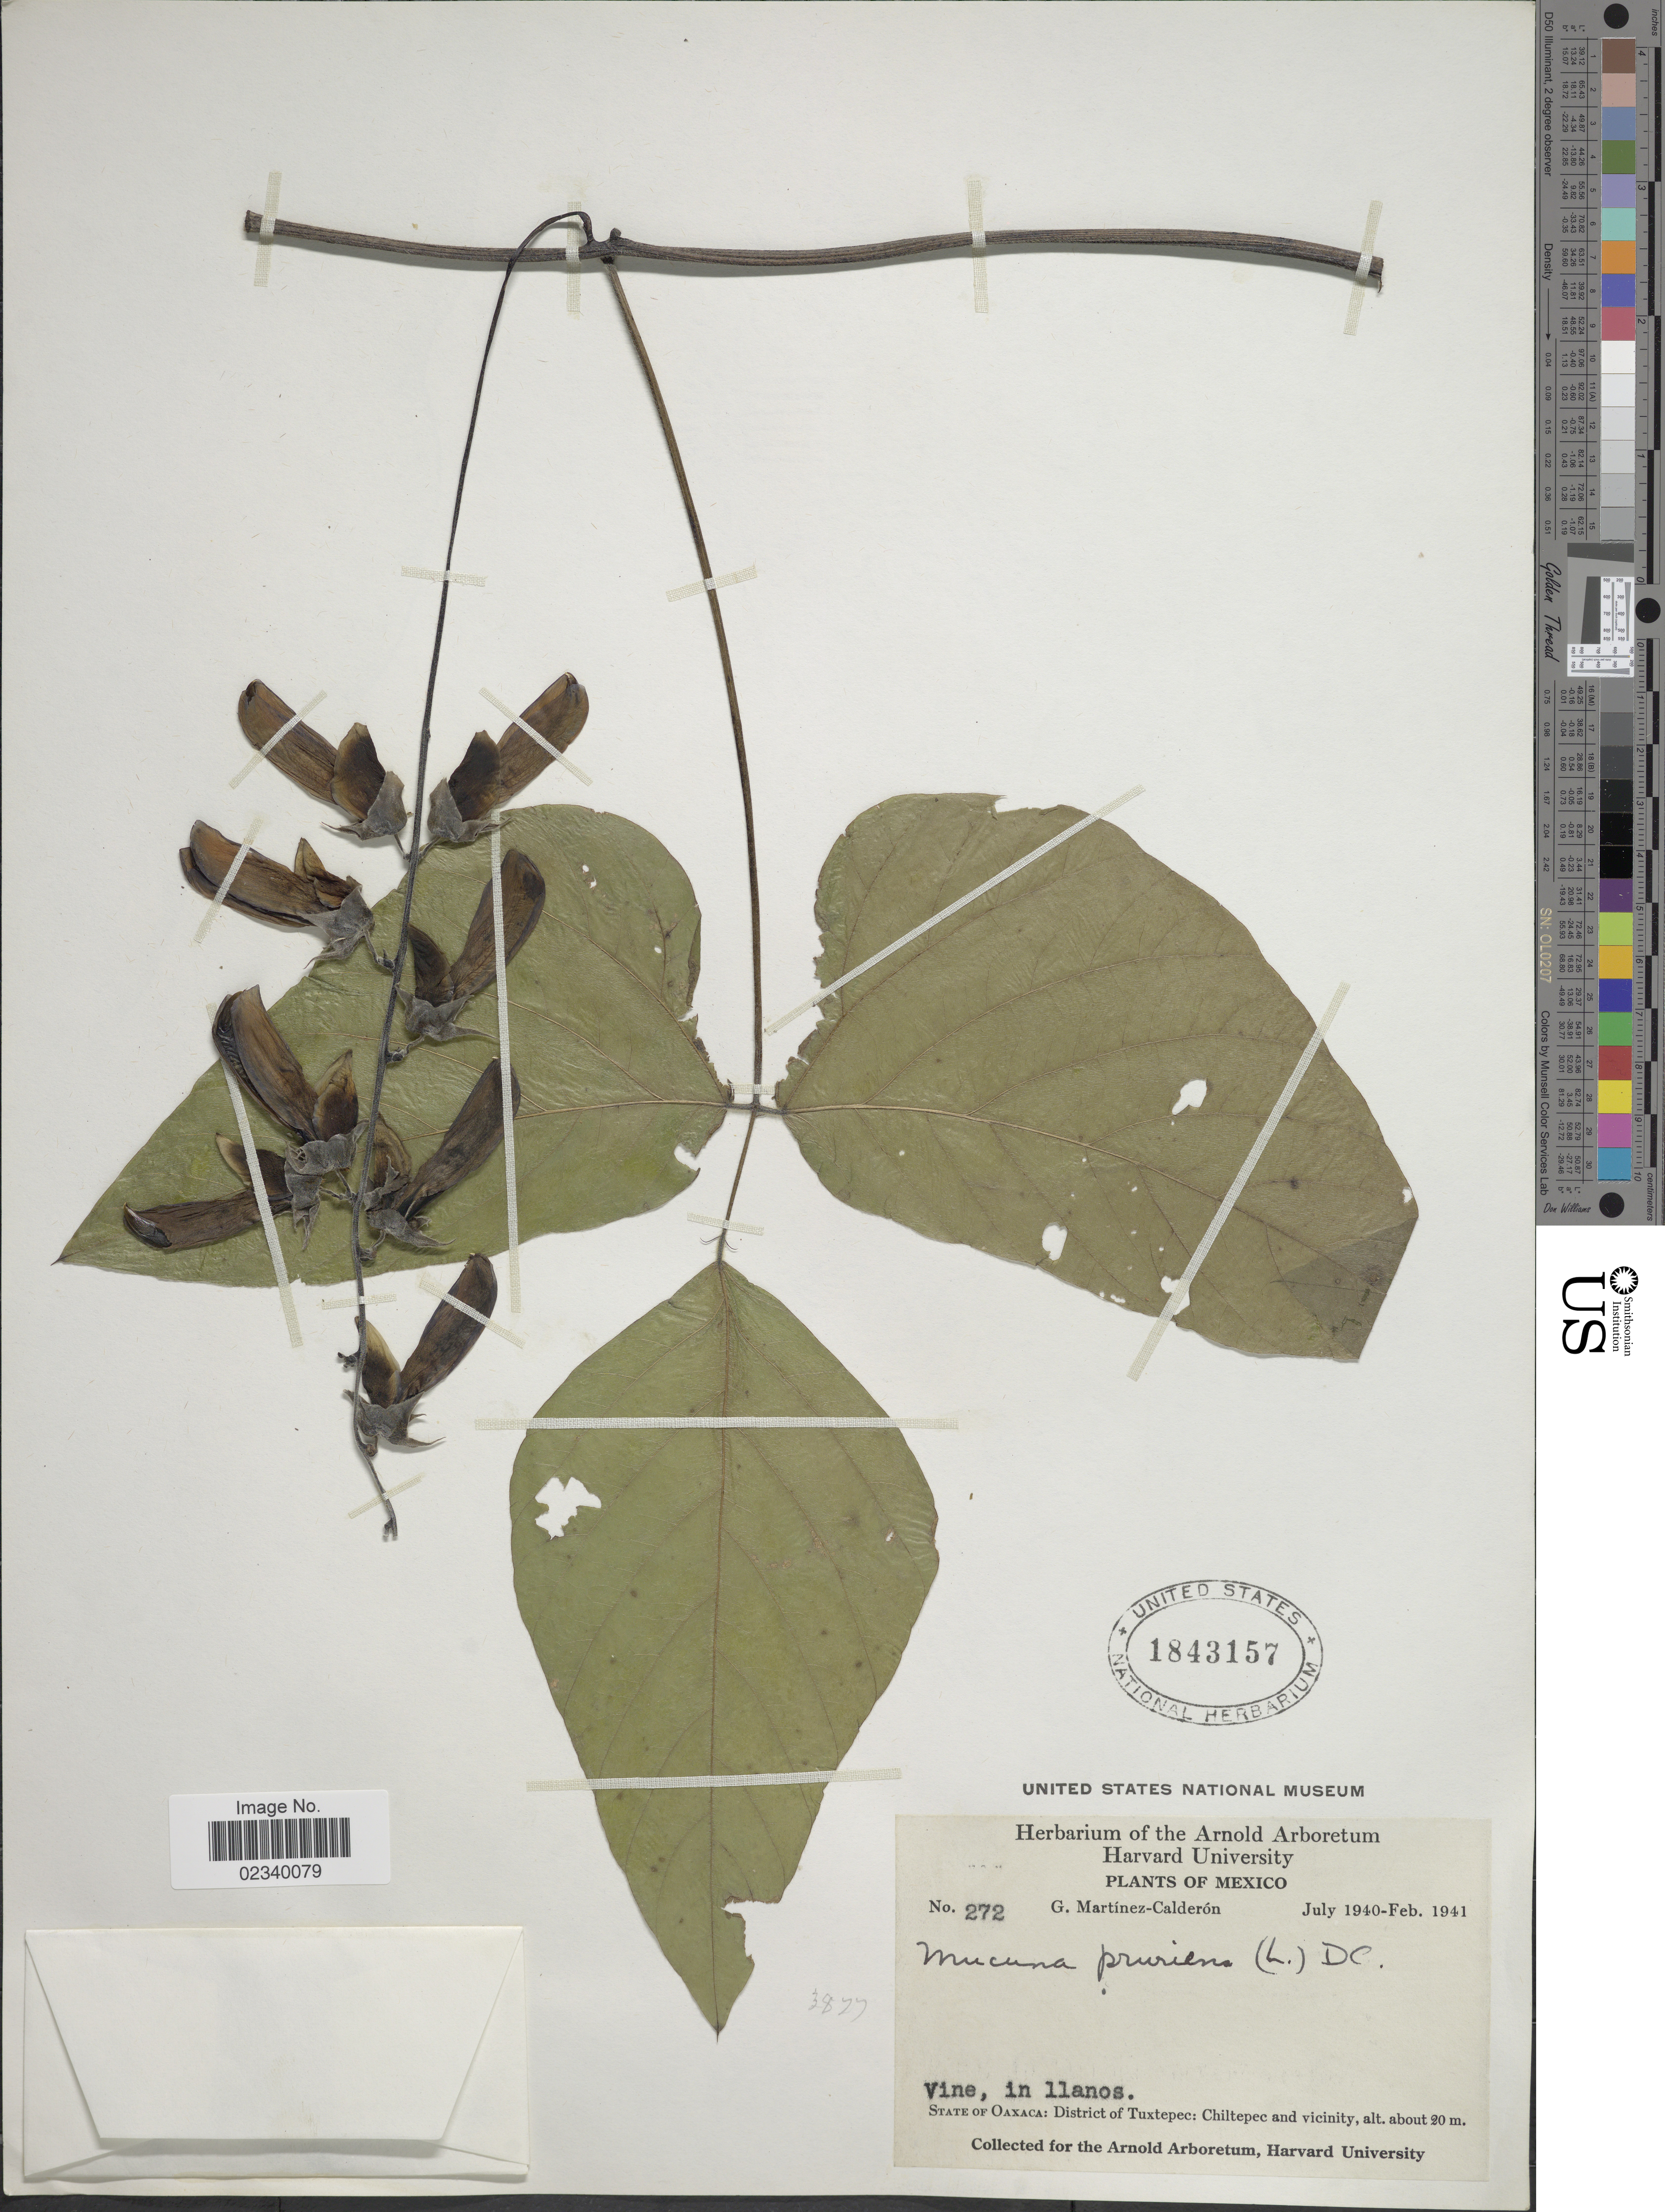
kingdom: Plantae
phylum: Tracheophyta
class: Magnoliopsida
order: Fabales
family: Fabaceae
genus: Mucuna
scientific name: Mucuna pruriens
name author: (L.) DC.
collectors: G. Martinez-C.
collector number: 272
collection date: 1940-07/1941-02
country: Mexico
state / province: Oaxaca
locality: Vine, in llanos. District of Tuxtepec: Chiltepec and vicinity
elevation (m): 20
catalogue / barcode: US 1843157